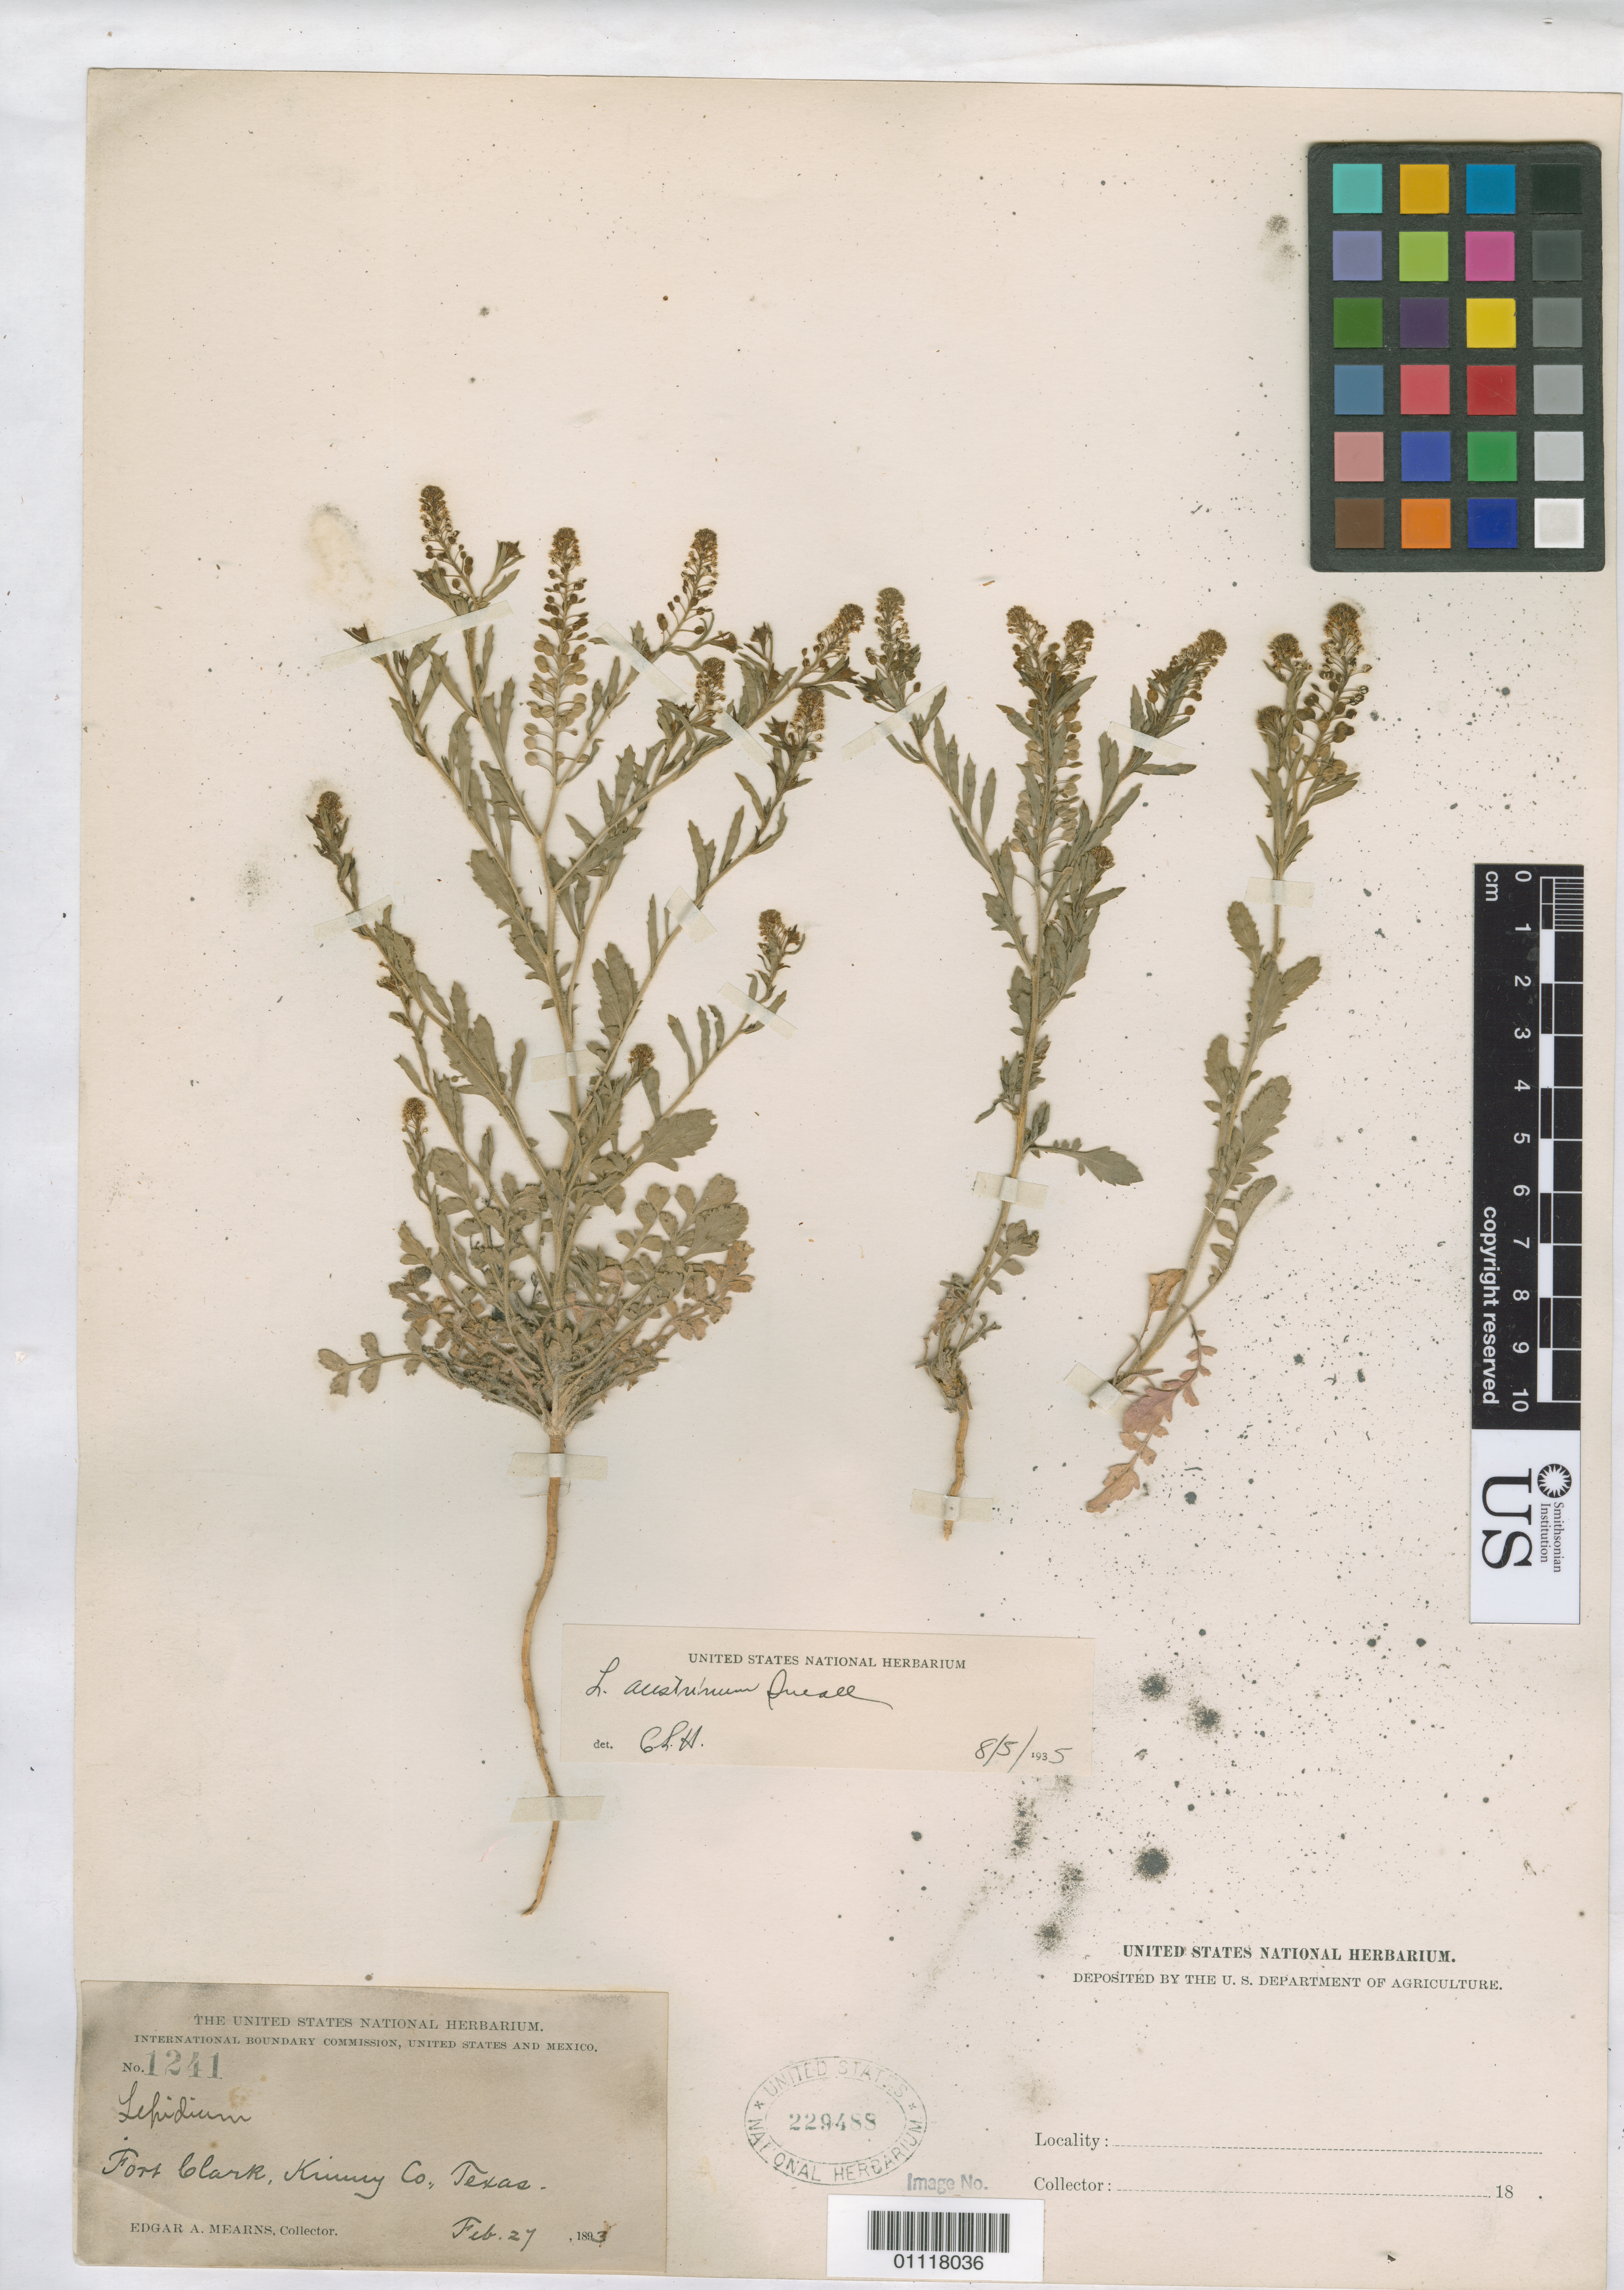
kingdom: Plantae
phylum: Tracheophyta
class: Magnoliopsida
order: Brassicales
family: Brassicaceae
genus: Lepidium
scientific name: Lepidium austrinum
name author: Small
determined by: Hitchcock, C. L.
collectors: E. A. Mearns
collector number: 1241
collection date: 1892-02-27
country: United States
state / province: Texas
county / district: Kinney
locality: Fort Clark.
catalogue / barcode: US 229488